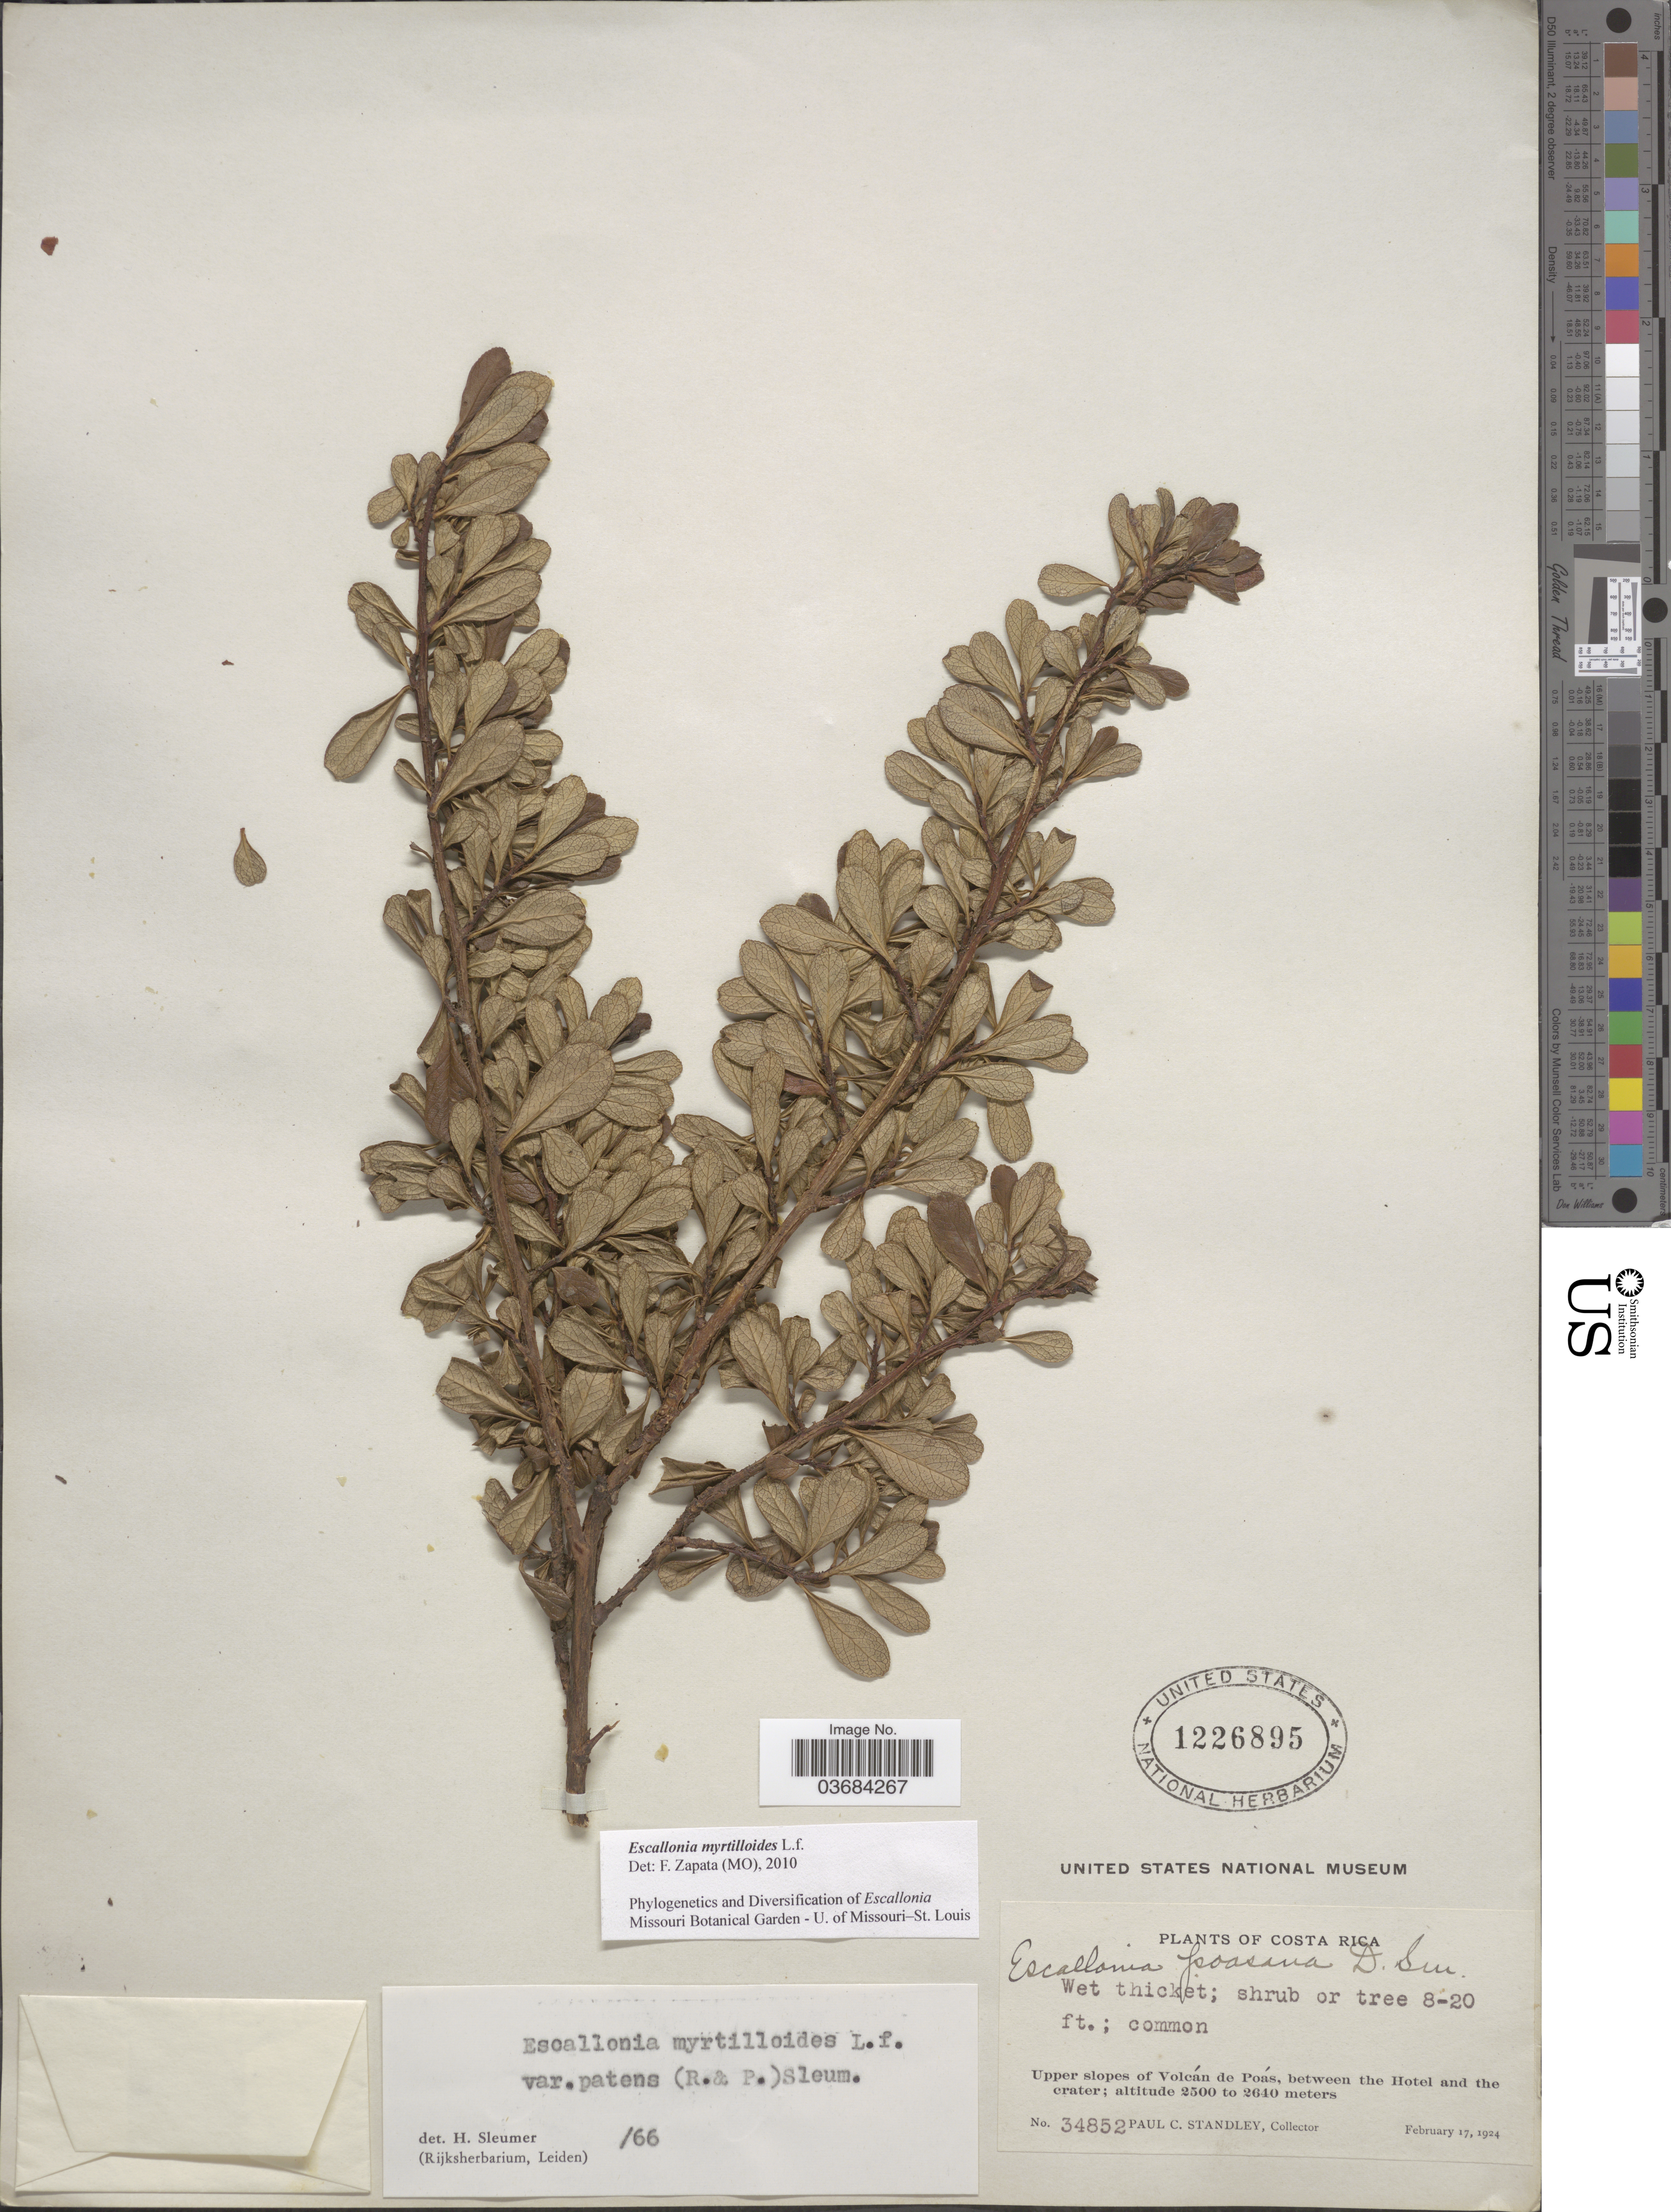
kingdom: Plantae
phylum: Tracheophyta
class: Magnoliopsida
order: Escalloniales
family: Escalloniaceae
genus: Escallonia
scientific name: Escallonia myrtilloides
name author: L. f.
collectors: P. C. Standley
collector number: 34852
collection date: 1924-02-17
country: Costa Rica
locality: Wet thicket. Upper slopes of Volcán de Poás, between the Hotel and the crater.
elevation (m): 2500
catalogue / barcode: US 1226895